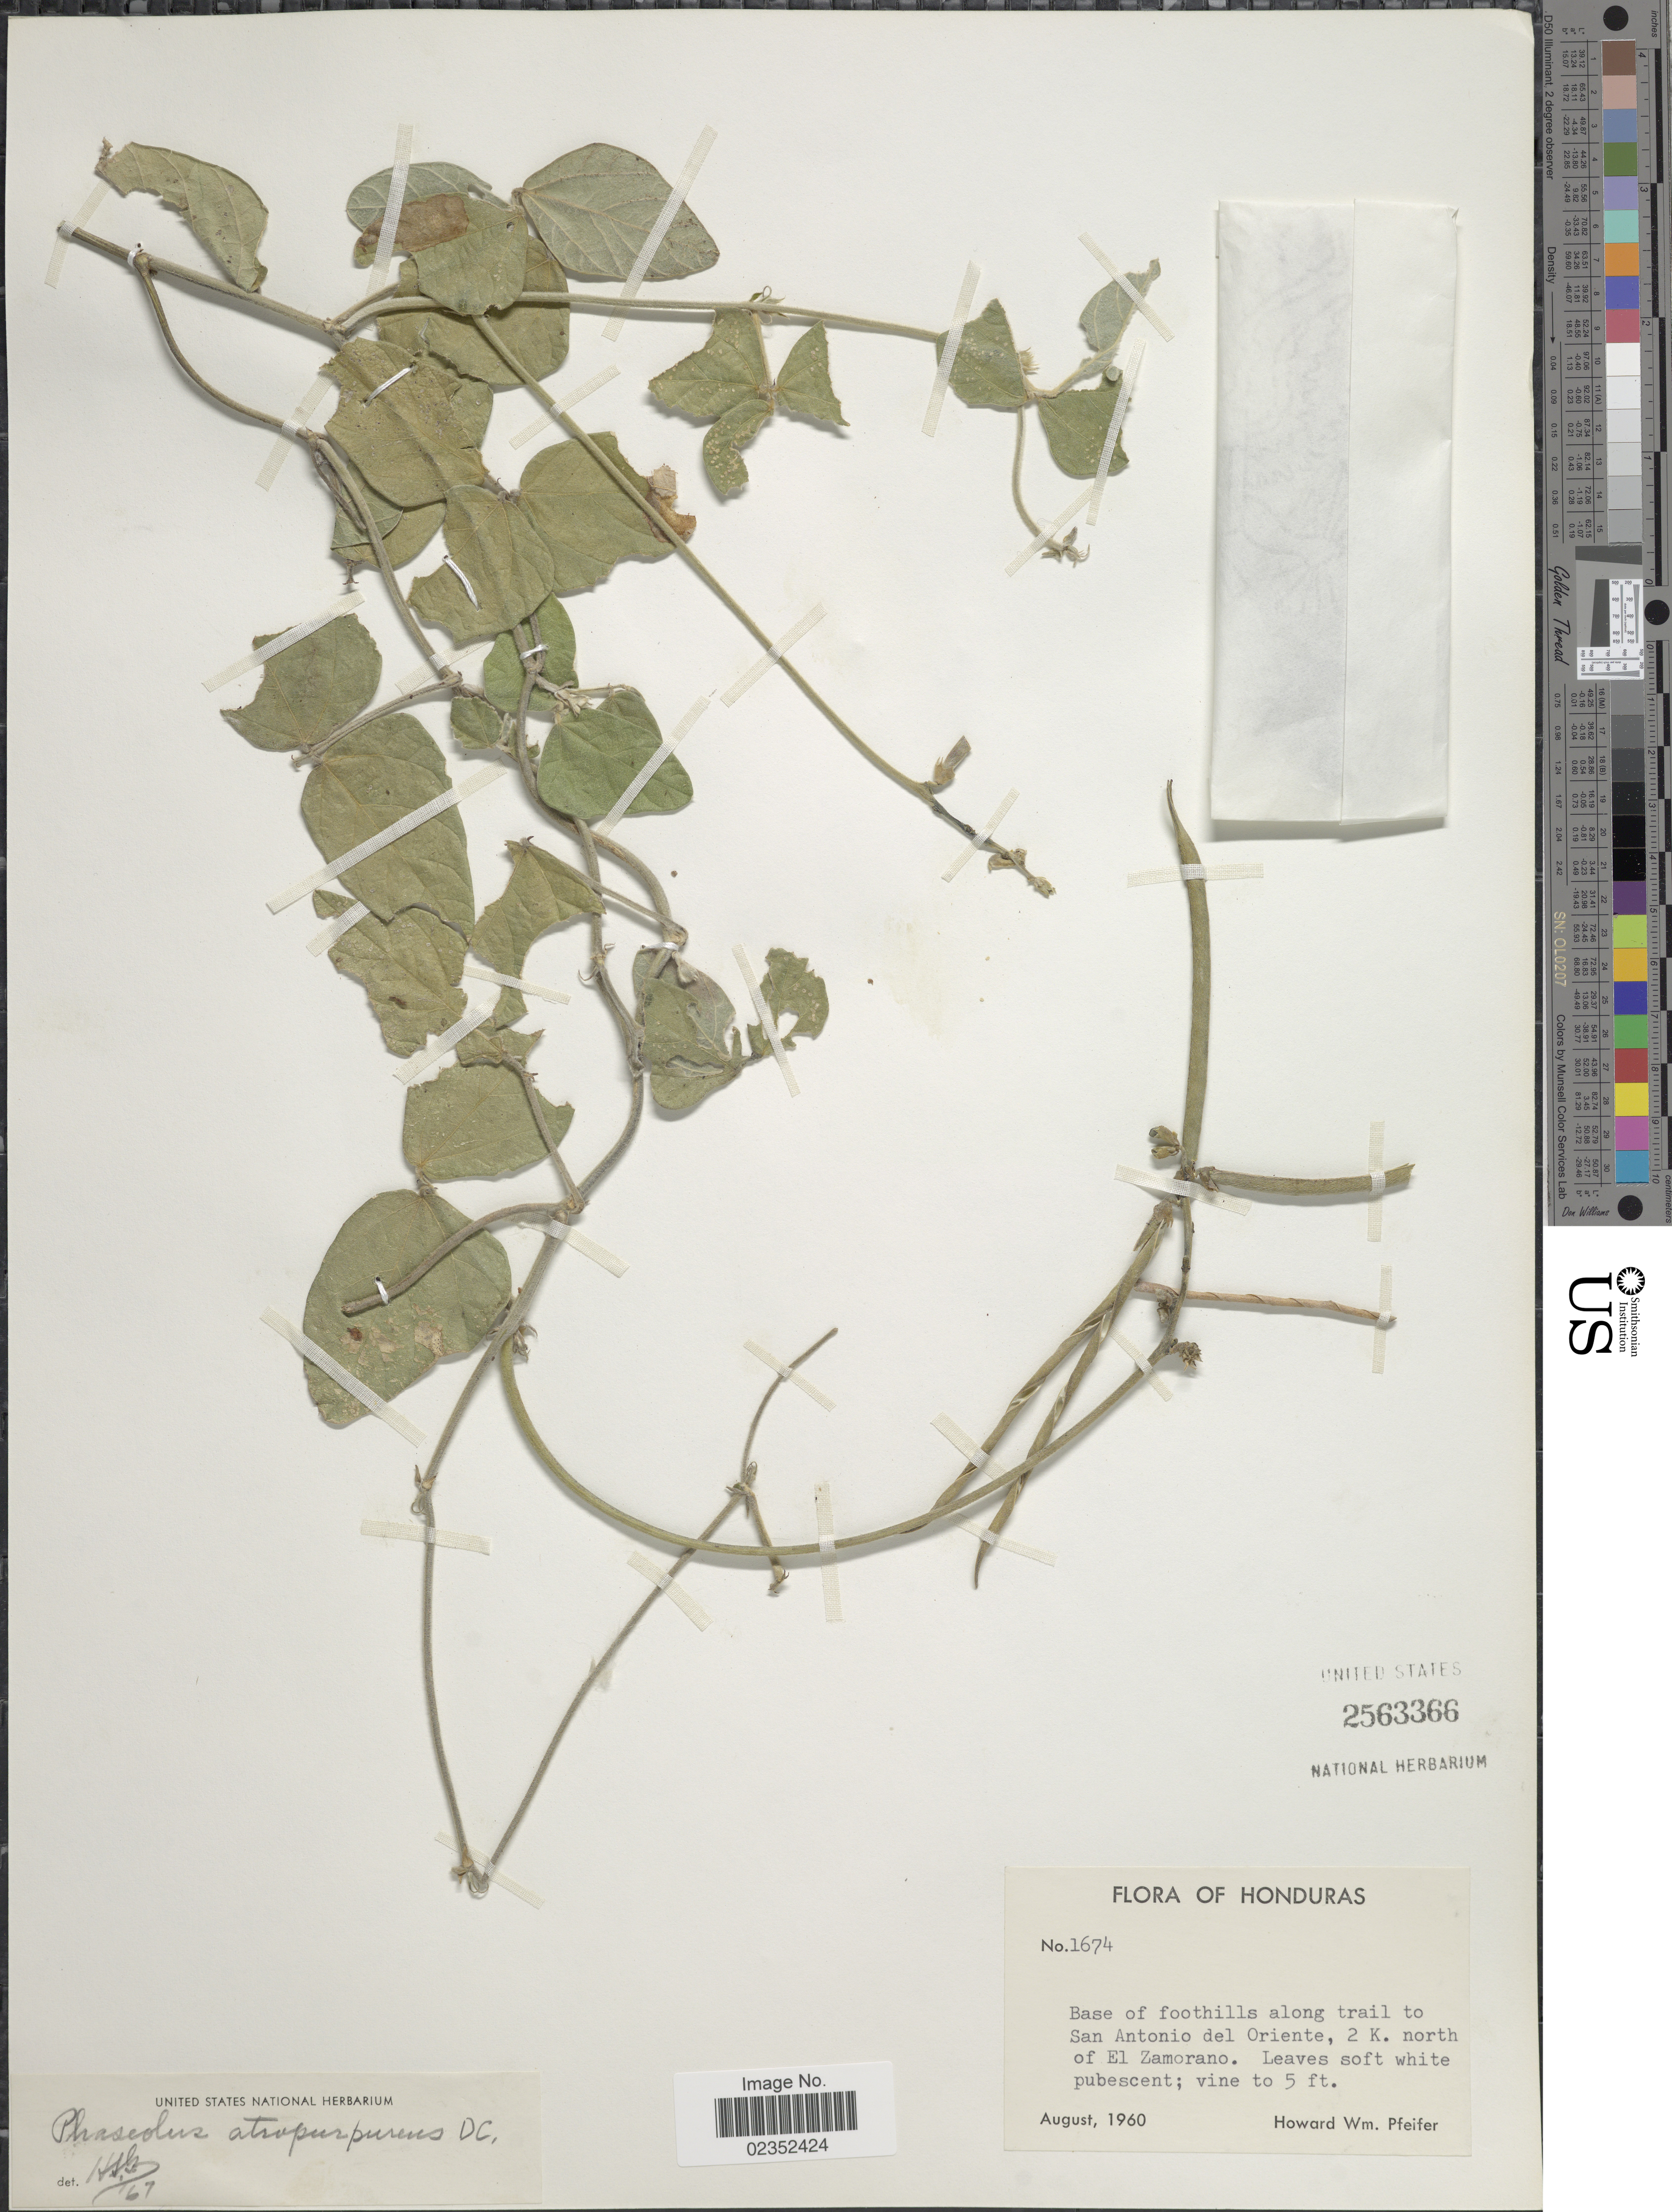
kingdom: Plantae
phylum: Tracheophyta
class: Magnoliopsida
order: Fabales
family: Fabaceae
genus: Macroptilium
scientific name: Macroptilium atropurpureum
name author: (DC.) Urb.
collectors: H. W. Pfeifer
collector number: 1674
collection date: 1960-08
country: Honduras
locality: Base of foothills along trail to San Antonio del Oriente, 2 K. north of El Zamorano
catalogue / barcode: US 2563366